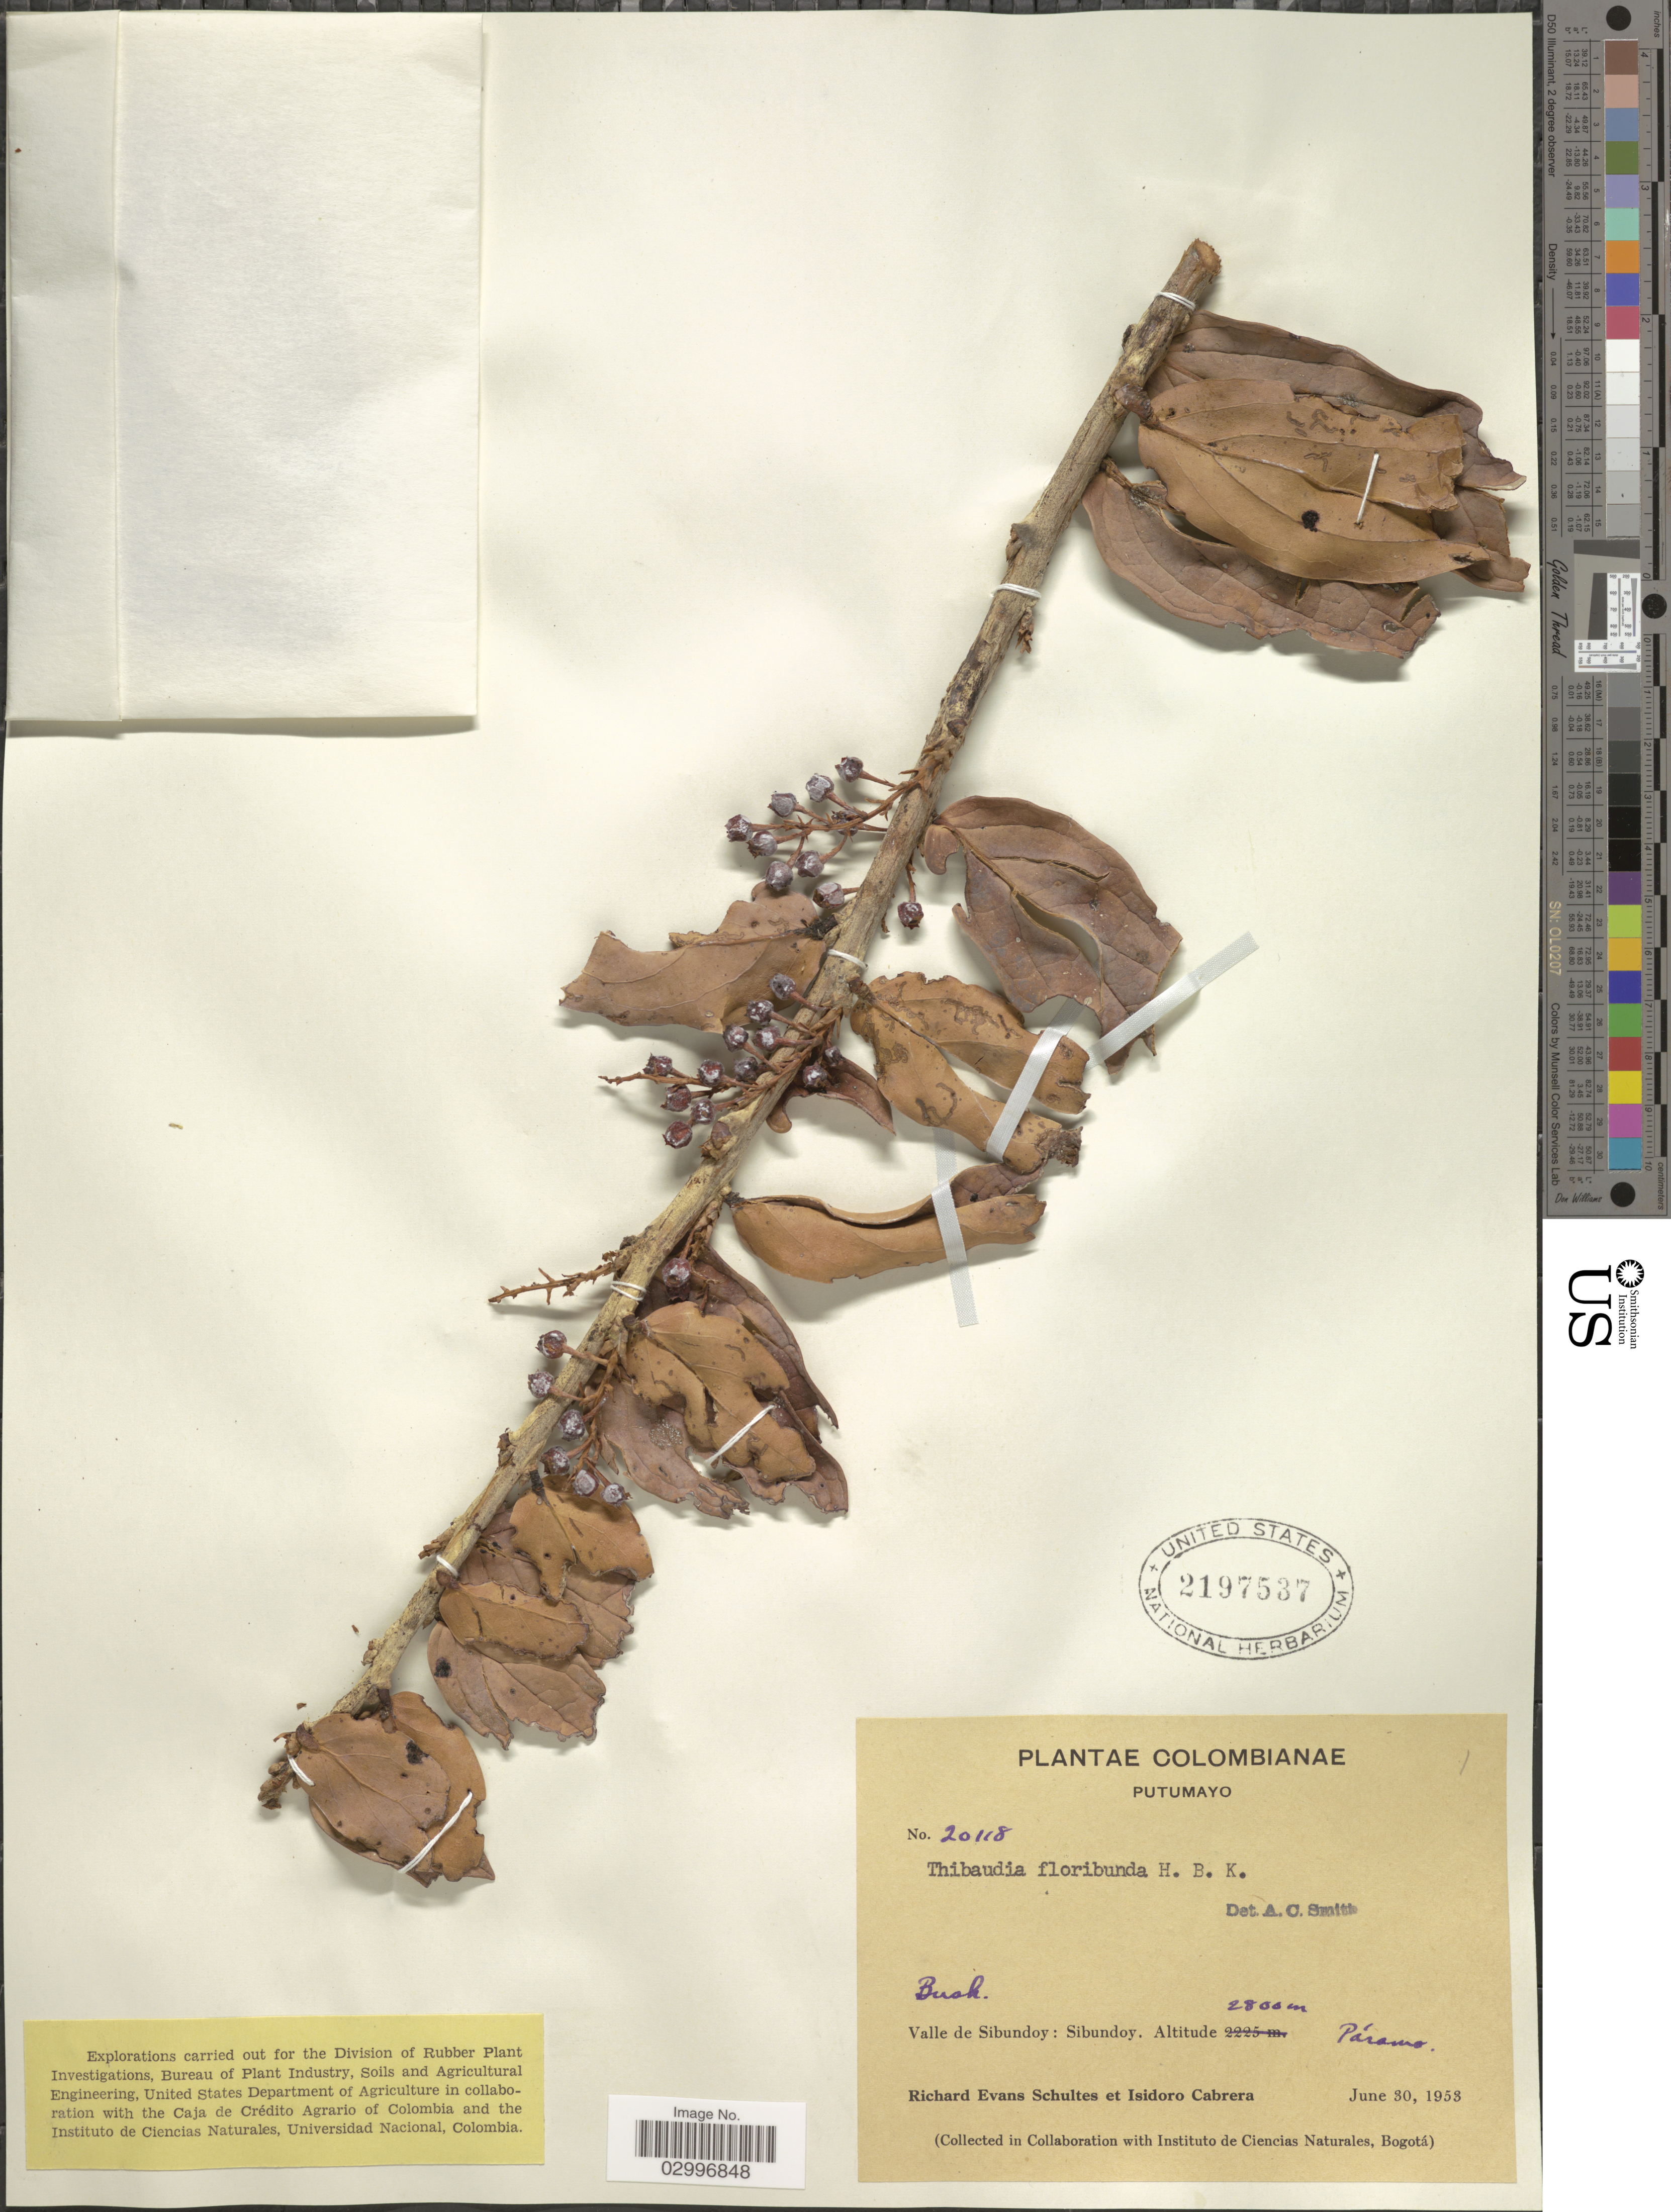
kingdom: Plantae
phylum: Tracheophyta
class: Magnoliopsida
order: Ericales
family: Ericaceae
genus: Thibaudia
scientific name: Thibaudia floribunda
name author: Kunth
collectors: R. E. Schultes & I. Cabrera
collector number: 20118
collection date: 1953-06-30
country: Colombia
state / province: Putumayo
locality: Valle de Sibundoy: Sibundoy. Páramo.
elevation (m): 2800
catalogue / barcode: US 2197537